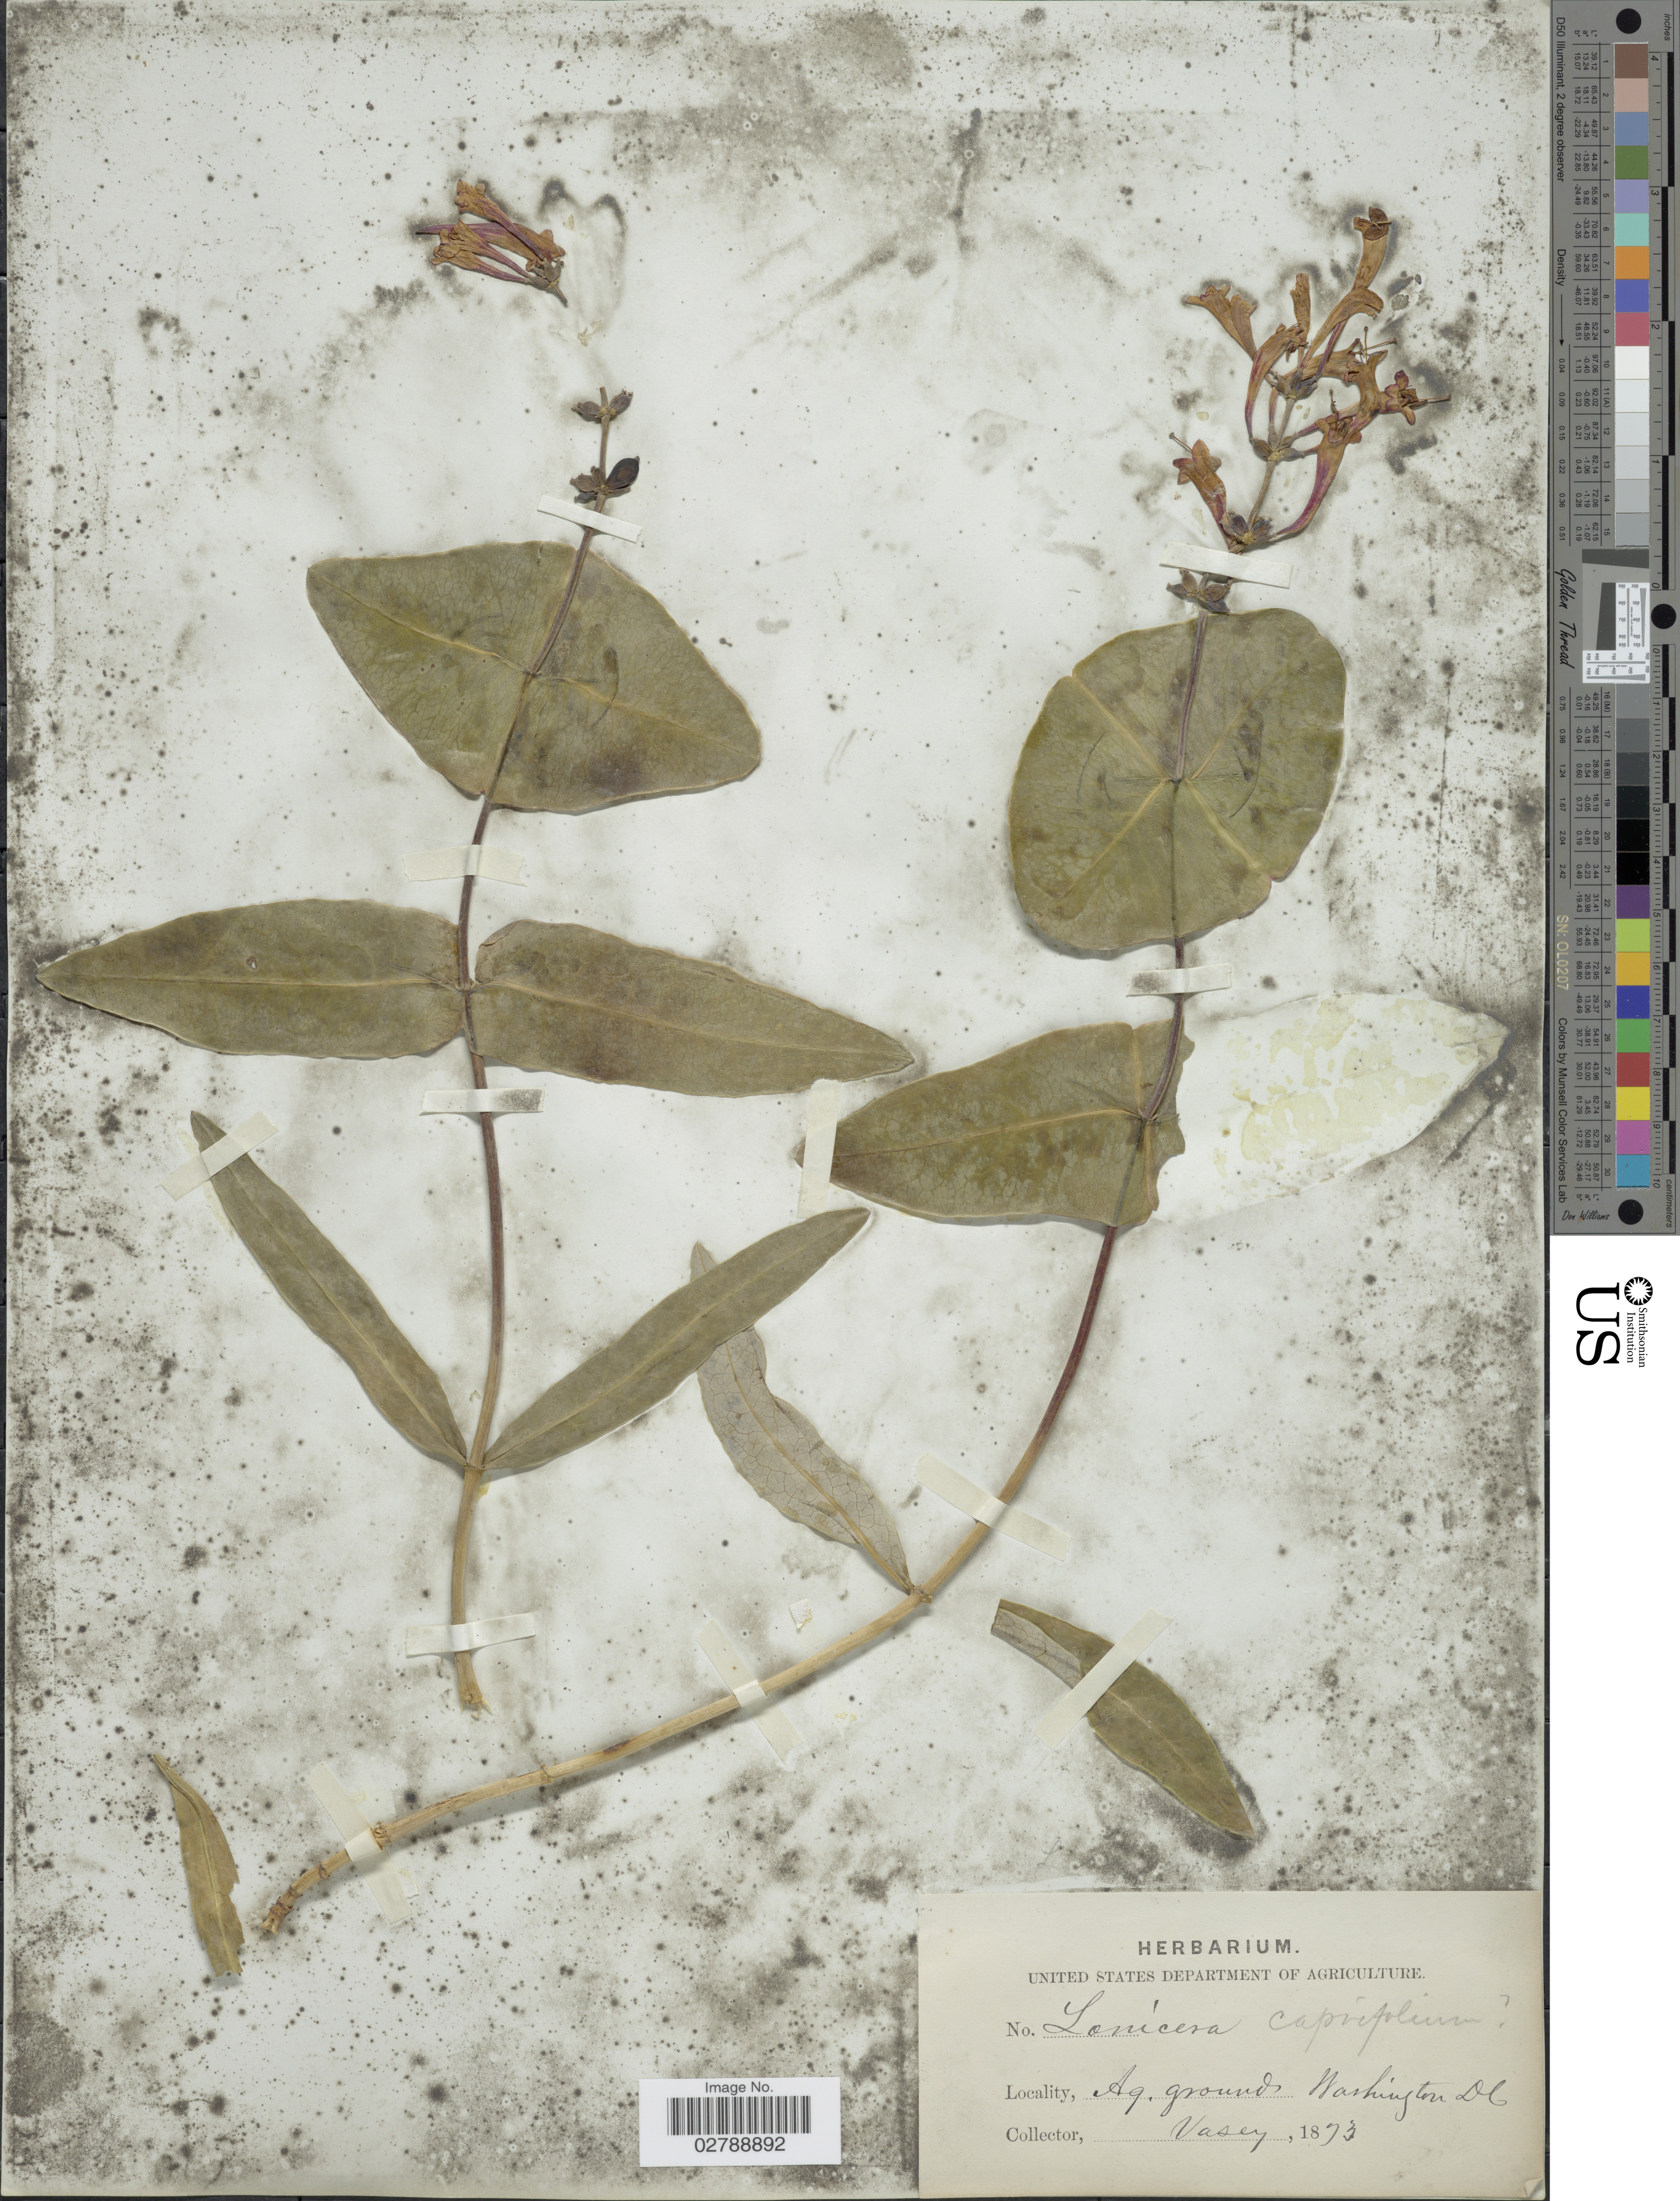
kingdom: Plantae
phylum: Tracheophyta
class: Magnoliopsida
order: Dipsacales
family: Caprifoliaceae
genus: Lonicera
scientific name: Lonicera caprifolium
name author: L.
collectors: Vasey, --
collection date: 1893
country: United States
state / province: District of Columbia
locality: Ag. grounds. Washington D.C.